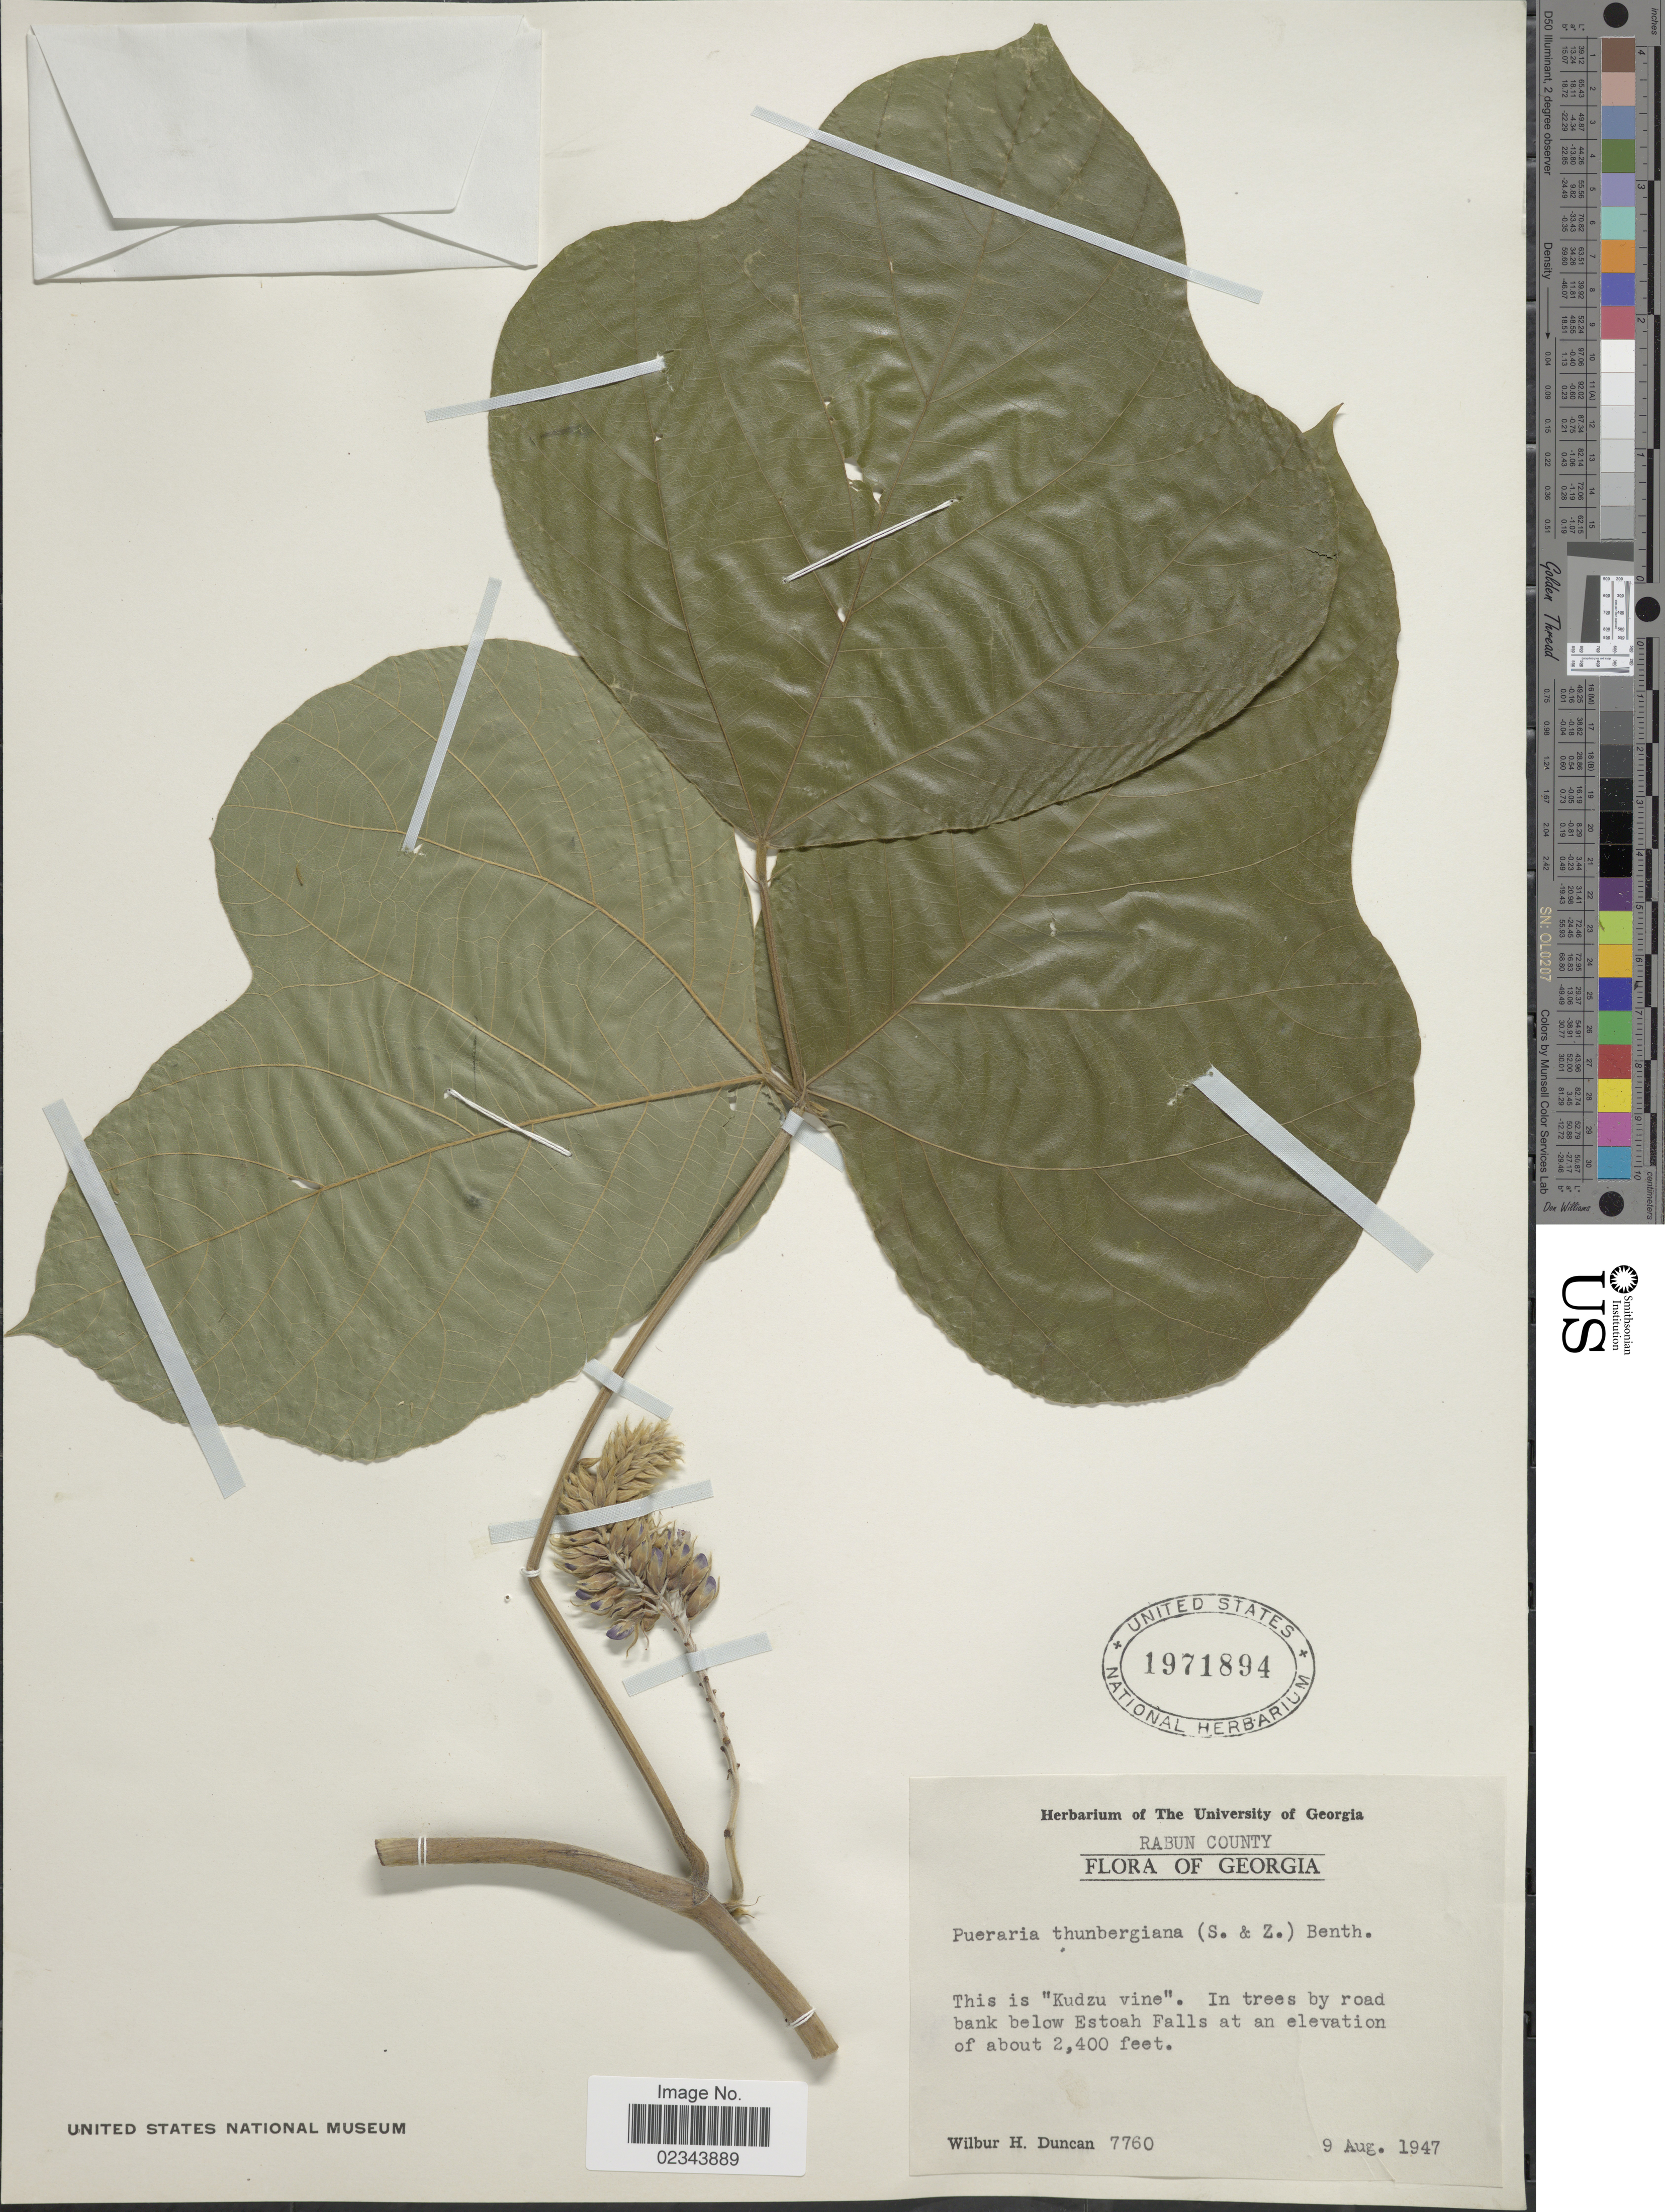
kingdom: Plantae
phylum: Tracheophyta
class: Magnoliopsida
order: Fabales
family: Fabaceae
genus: Pueraria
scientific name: Pueraria lobata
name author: (Willd.) Ohwi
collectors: W. H. Duncan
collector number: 7760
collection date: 1947-08-09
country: United States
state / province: Georgia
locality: Rabun County. In trees by road bank below Estoah Falls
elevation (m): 732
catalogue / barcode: US 1971894